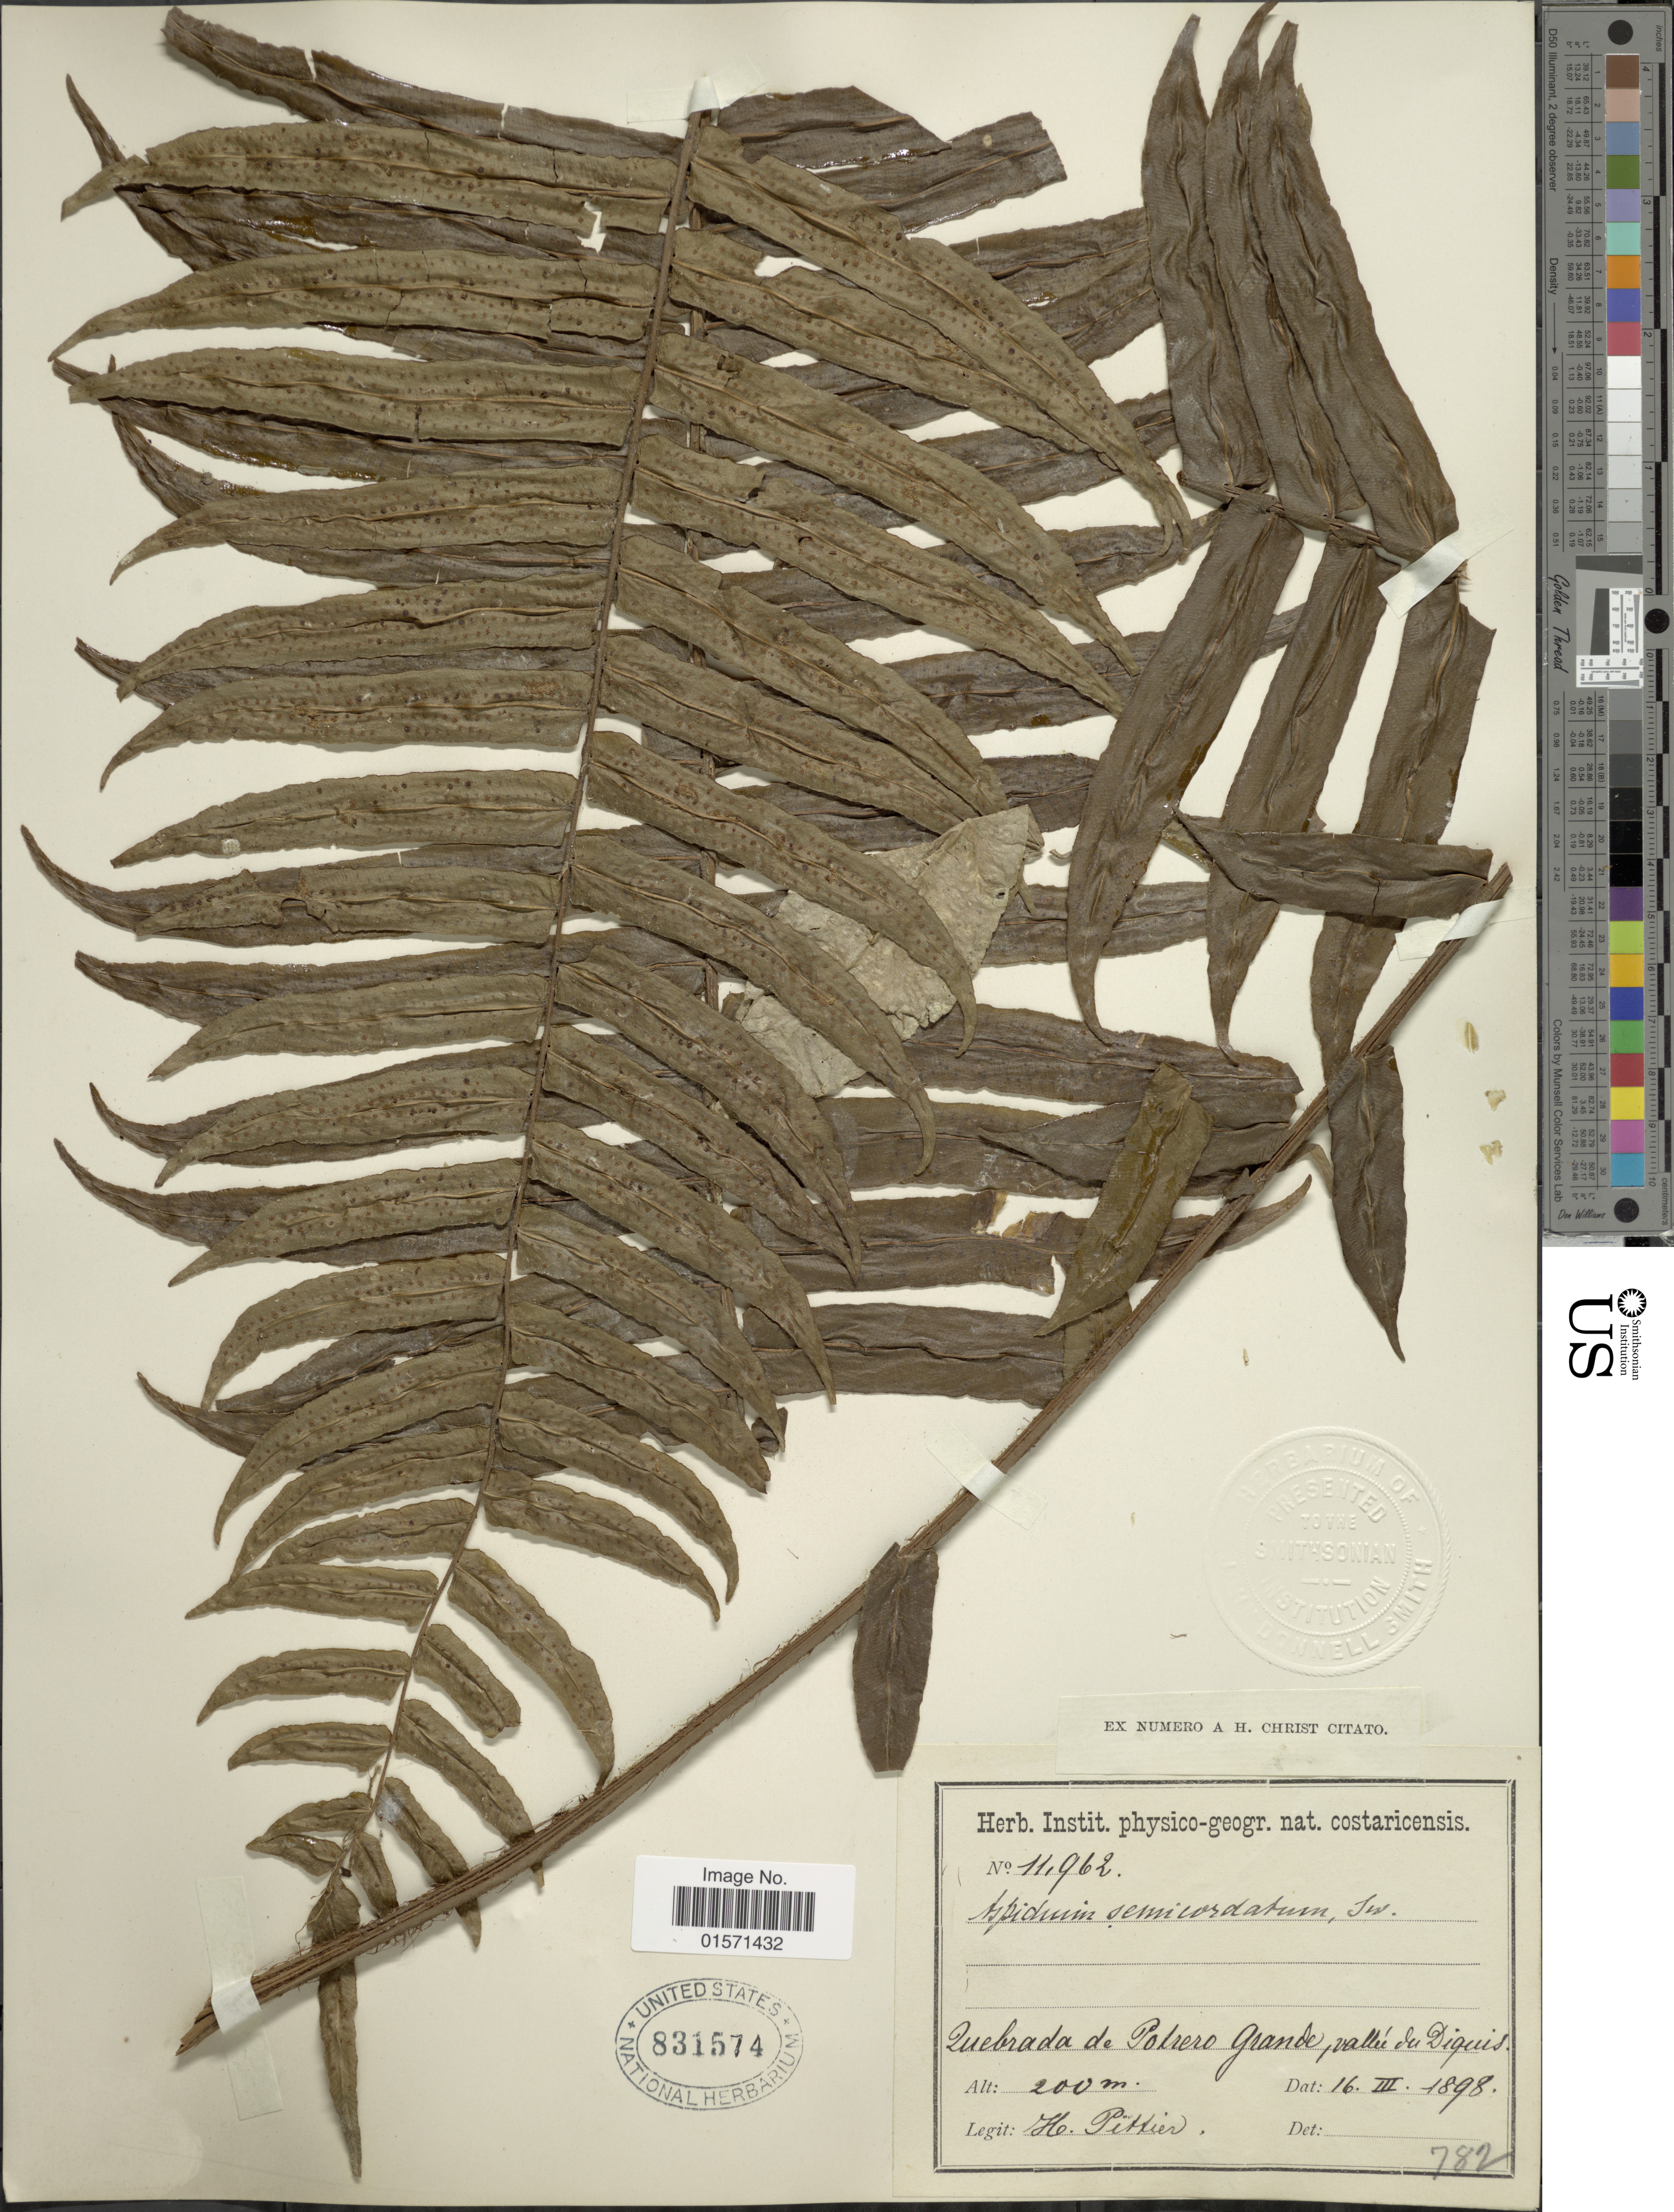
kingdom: Plantae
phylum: Tracheophyta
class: Polypodiopsida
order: Polypodiales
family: Lomariopsidaceae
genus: Cyclopeltis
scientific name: Cyclopeltis semicordata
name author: (Sw.) J. Sm.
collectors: H. F. Pittier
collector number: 11962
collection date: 1898-03-16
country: Costa Rica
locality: Quebrada de Potrero Grande, vallee du Diquis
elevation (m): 200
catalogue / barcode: US 831574